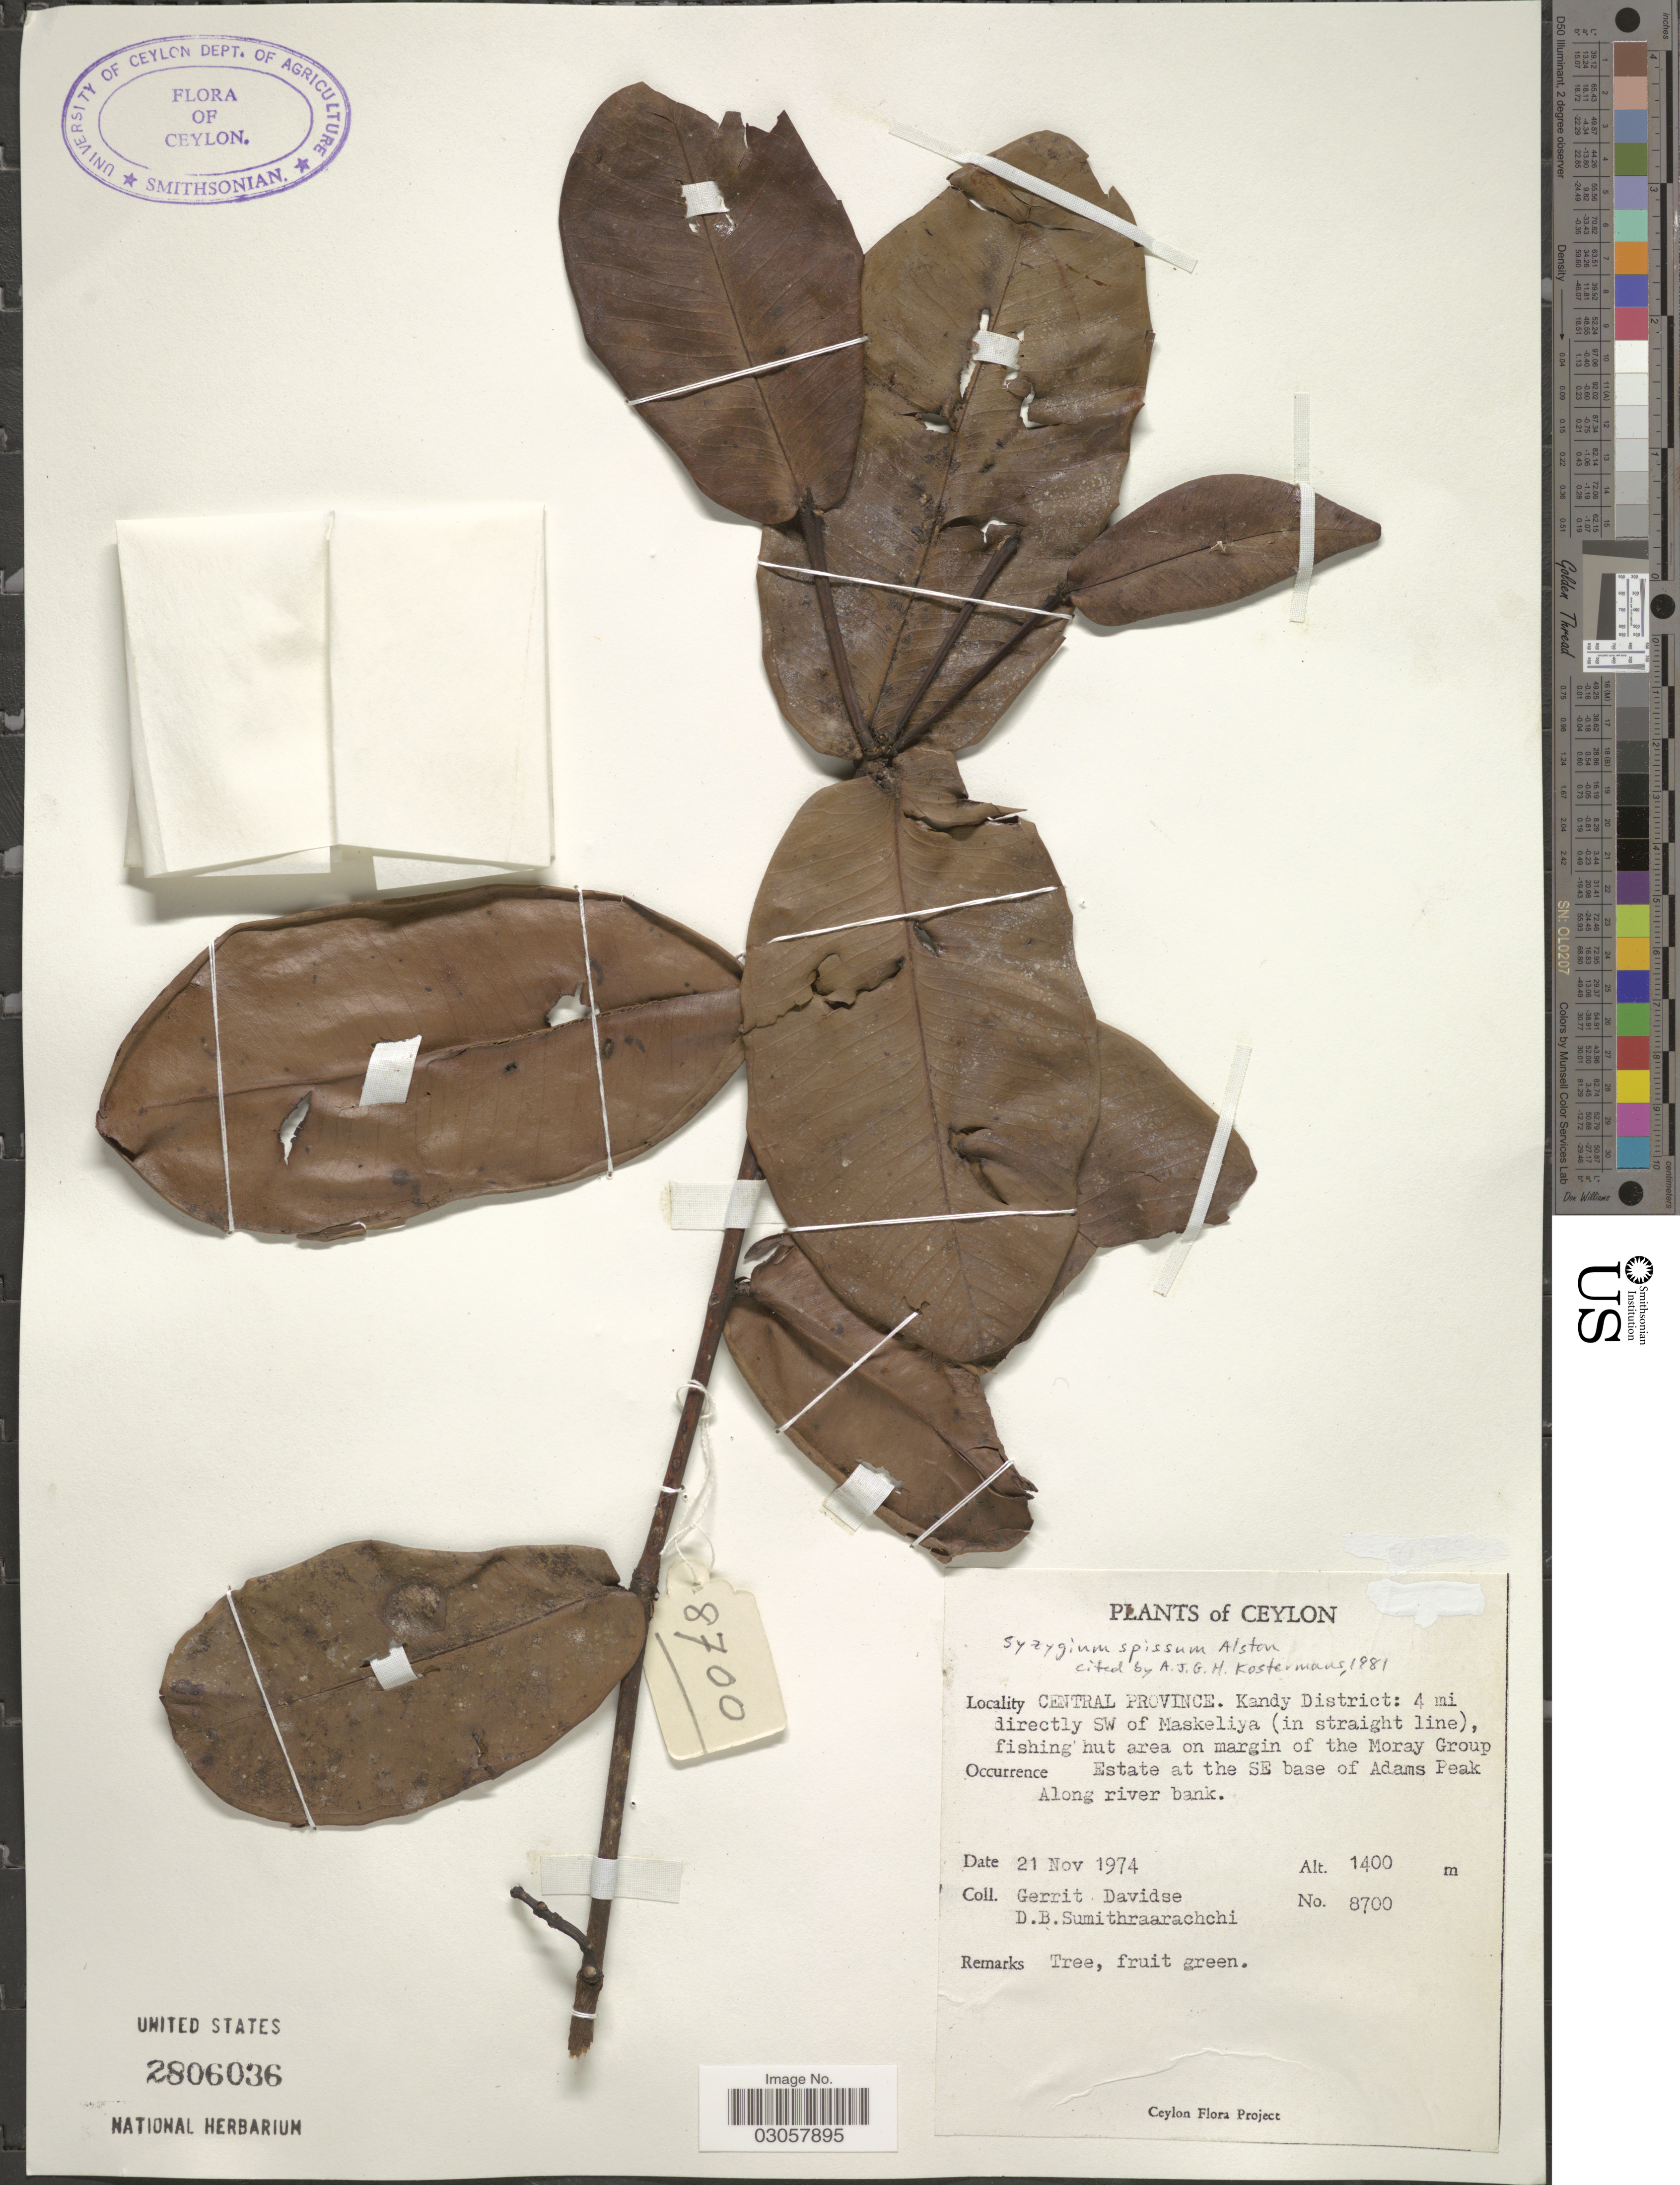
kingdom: Plantae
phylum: Tracheophyta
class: Magnoliopsida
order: Myrtales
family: Myrtaceae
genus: Syzygium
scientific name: Syzygium spissum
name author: Alston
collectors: G. Davidse & D. B. Sumithraarachchi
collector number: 8700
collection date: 1974-11-21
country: Sri Lanka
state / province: Central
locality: Ceylon. Kandy District: 4 mi directly SW of Maskeliya (in straight line), fishing' hut area on margin of the Moray Group Estate at the SE base of Adams Peak Along river bank.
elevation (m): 1400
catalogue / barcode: US 2806036